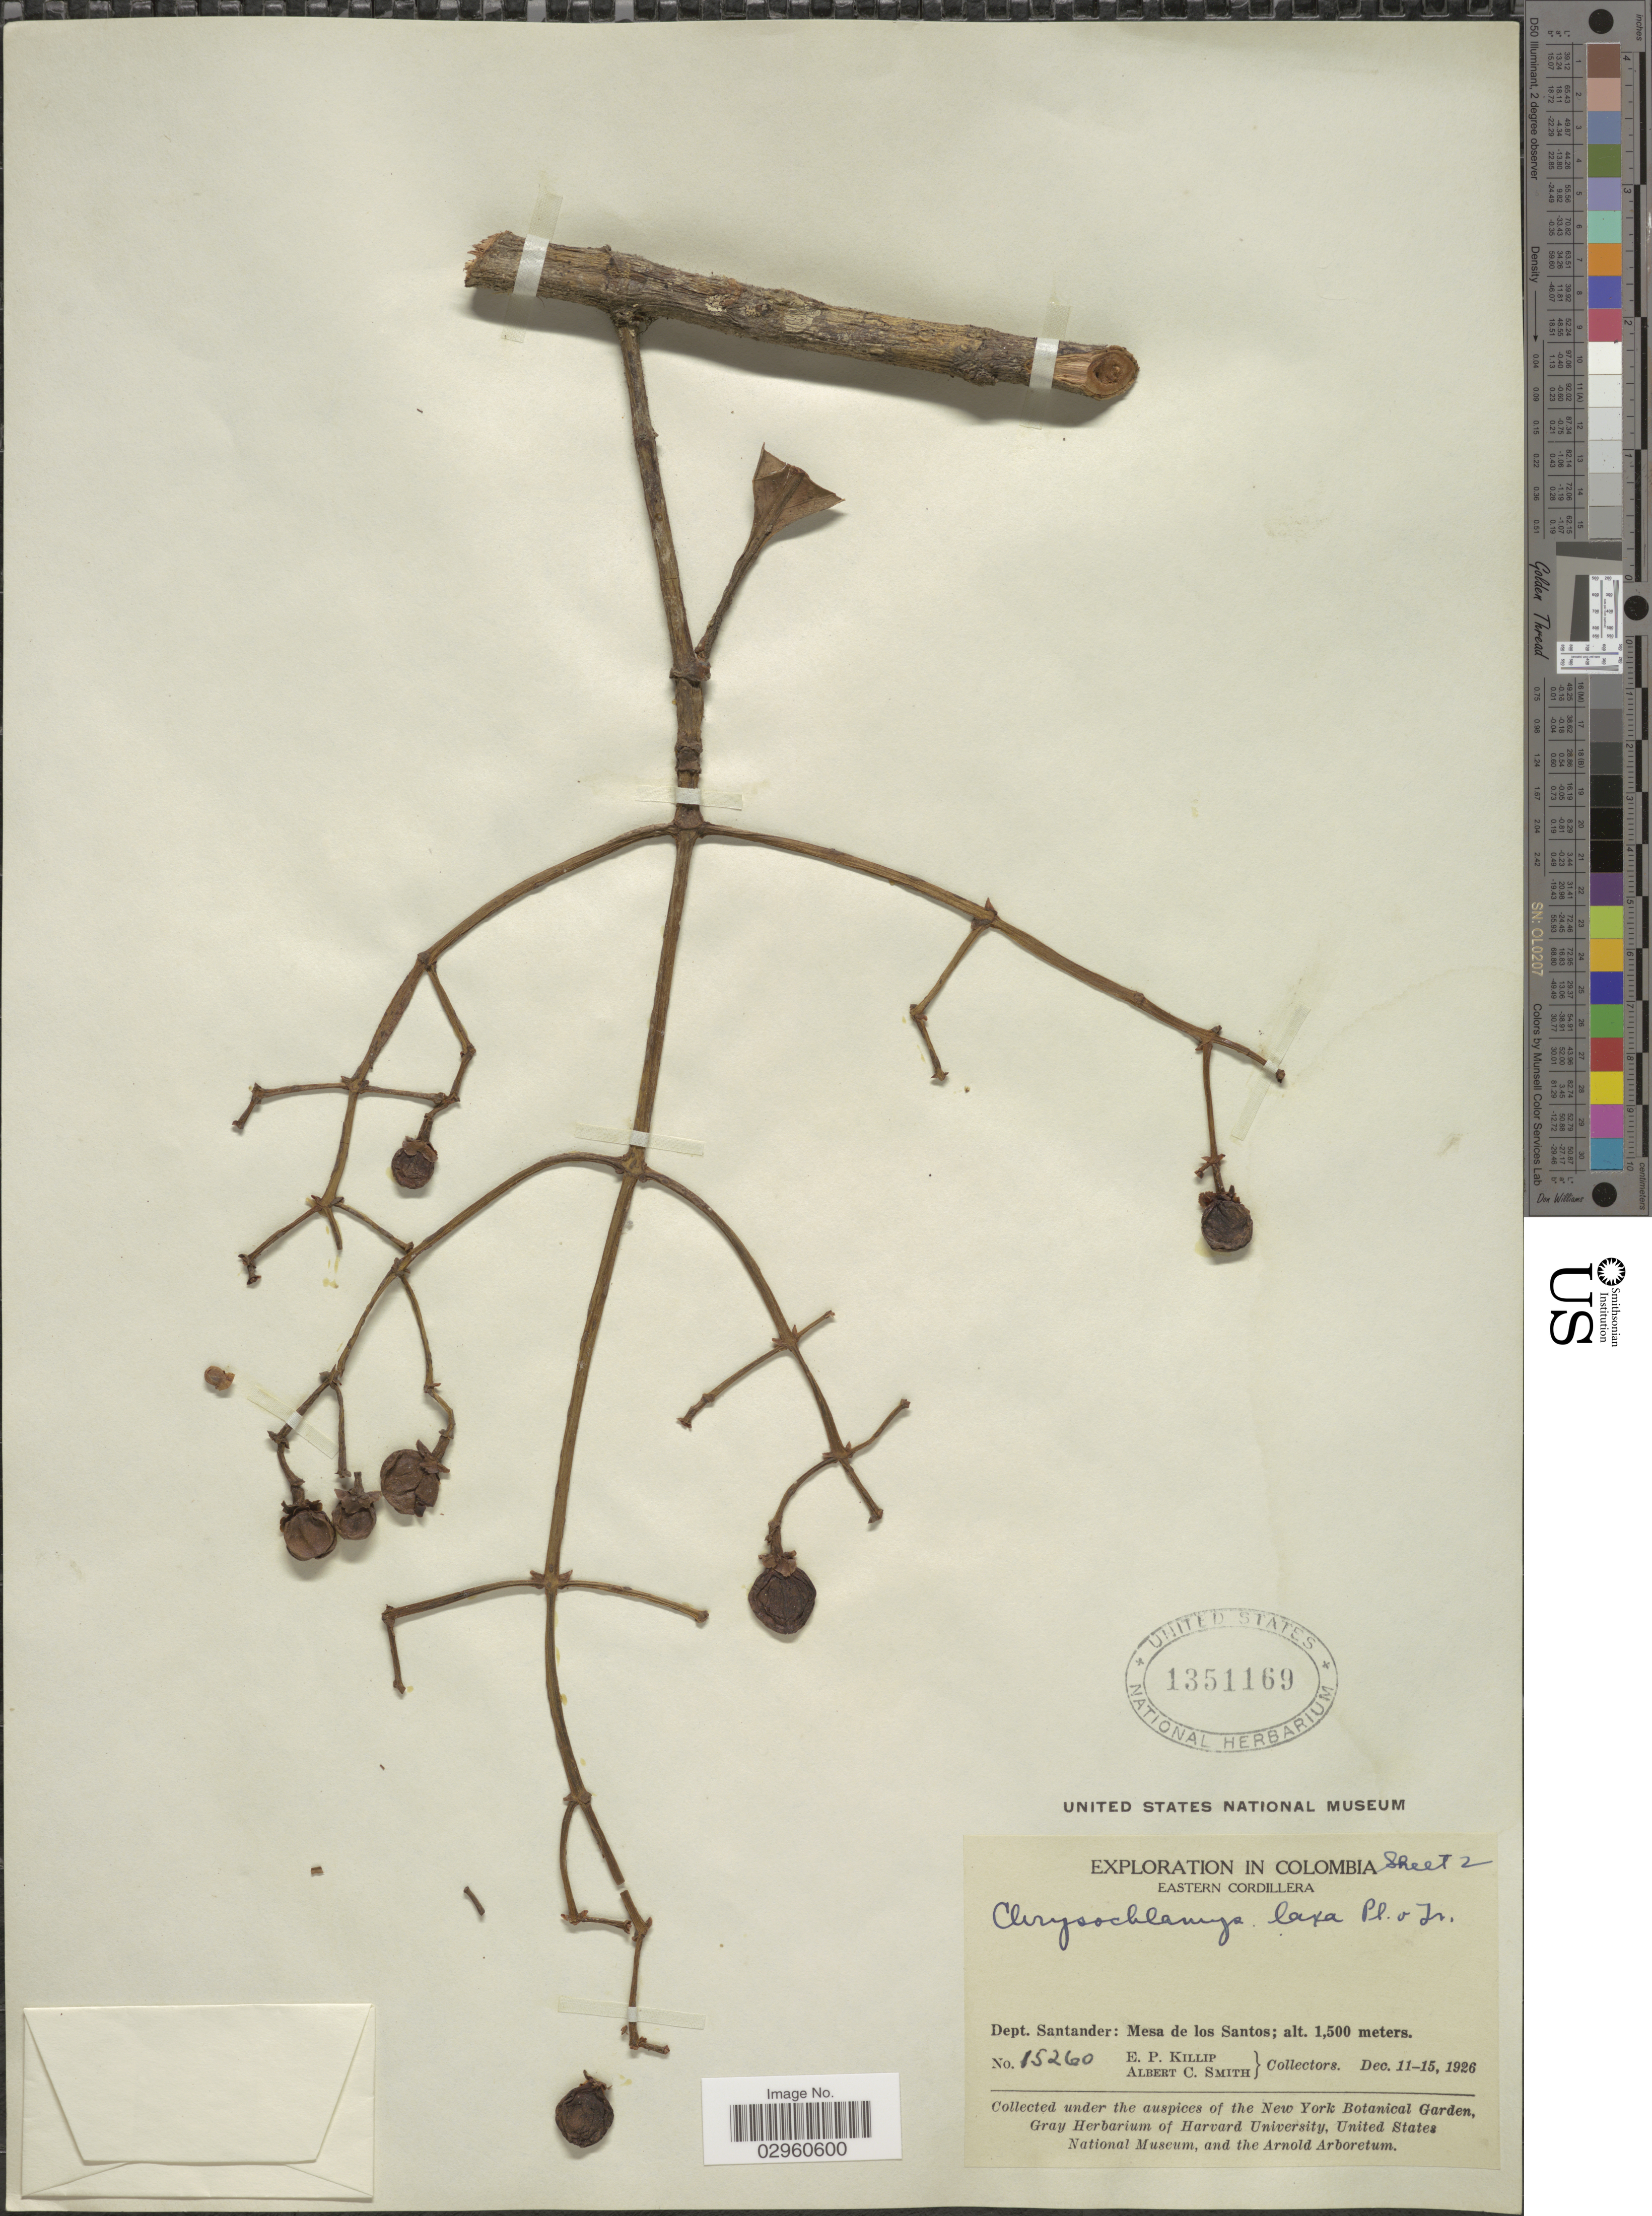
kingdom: Plantae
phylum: Tracheophyta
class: Magnoliopsida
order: Malpighiales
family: Clusiaceae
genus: Chrysochlamys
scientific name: Chrysochlamys laxa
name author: Planch. & Triana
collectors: E. P. Killip & A. C. Smith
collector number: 15260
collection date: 1926-12-11/1926-12-15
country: Colombia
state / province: Santander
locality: Eastern Cordillera. Dept. Santander: Mesa de los Santos.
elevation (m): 1500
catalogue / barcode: US 1351169